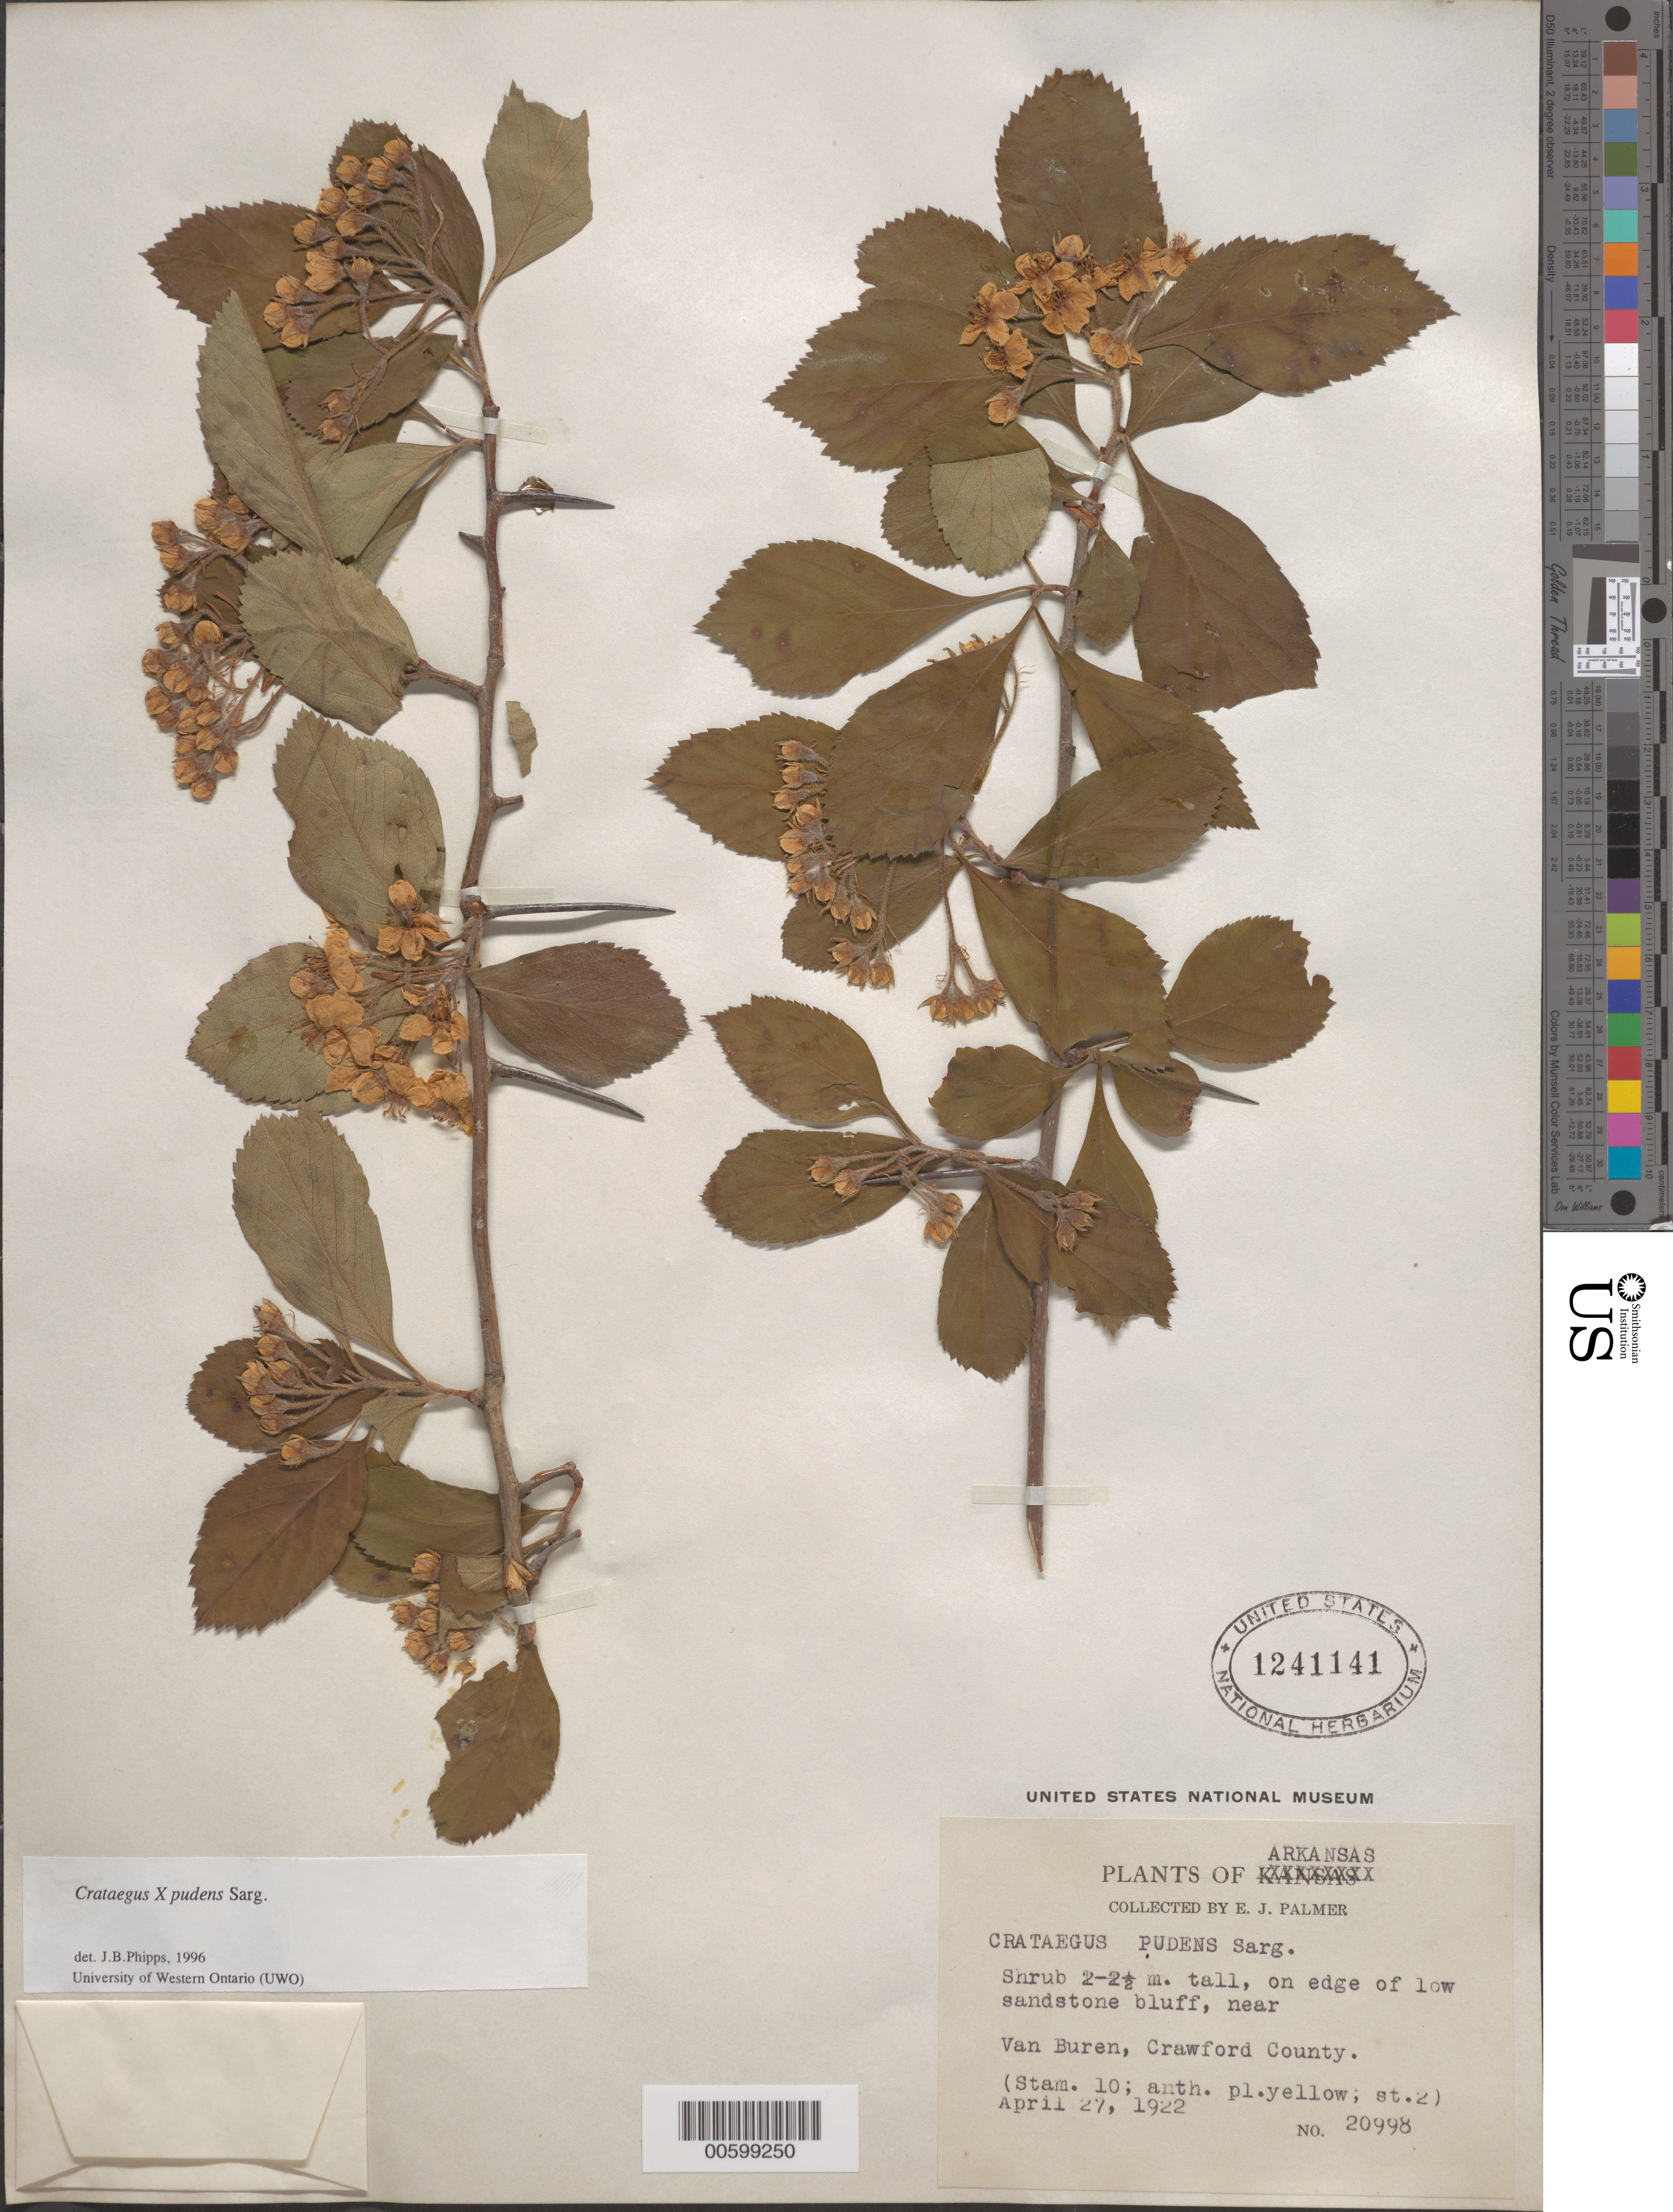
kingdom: Plantae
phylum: Tracheophyta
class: Magnoliopsida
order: Rosales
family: Rosaceae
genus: Crataegus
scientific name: Crataegus x pudens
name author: Sarg.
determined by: Phipps, James B., (UWO), University of Western Ontario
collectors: E. J. Palmer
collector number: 20998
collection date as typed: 27 Apr 1922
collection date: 1922-04-27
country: United States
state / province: Arkansas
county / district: Crawford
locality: Near Van Buren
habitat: Edge of low sandstone bluff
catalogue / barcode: US 1241141